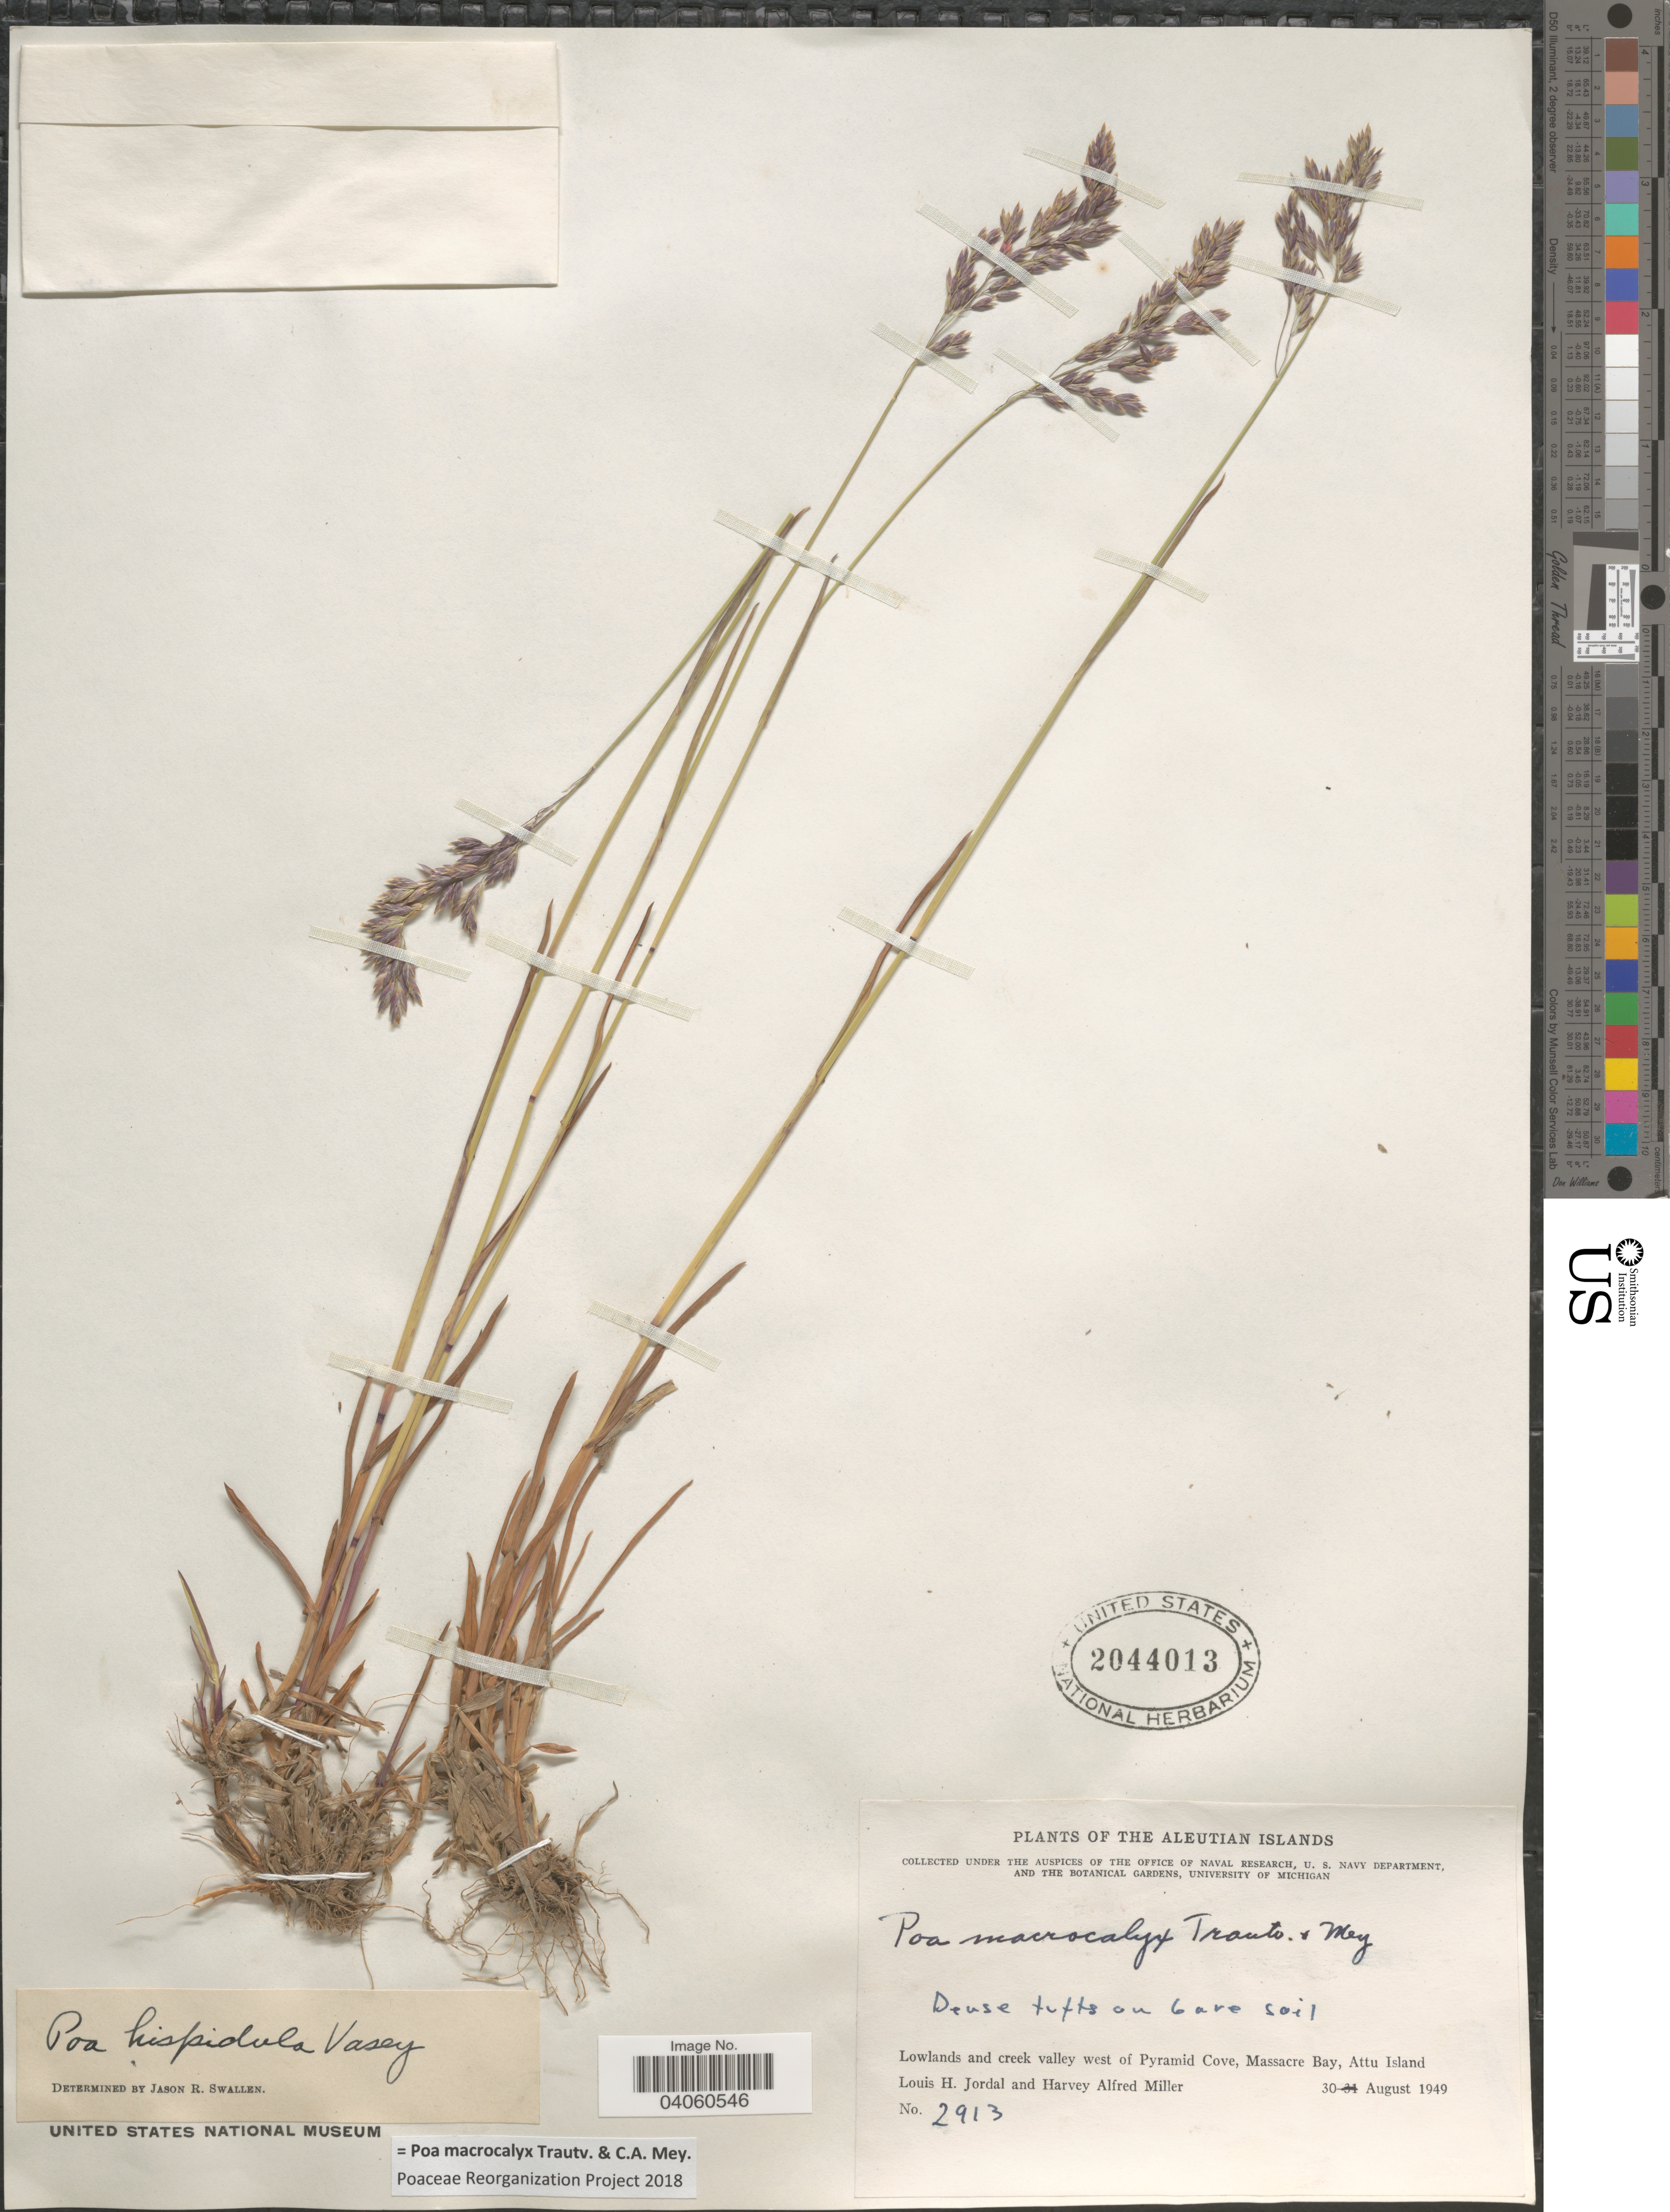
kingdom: Plantae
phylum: Tracheophyta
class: Liliopsida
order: Poales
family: Poaceae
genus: Poa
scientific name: Poa macrocalyx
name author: Trautv. & C.A. Mey.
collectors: L. Jordal & H. A. Miller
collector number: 2913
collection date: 1949-08-30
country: United States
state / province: Alaska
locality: Aleutian Islands. Lowlands and creek valley west of Pyramid Cove, Massacre Bay, Attu Island.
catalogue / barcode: US 2044013